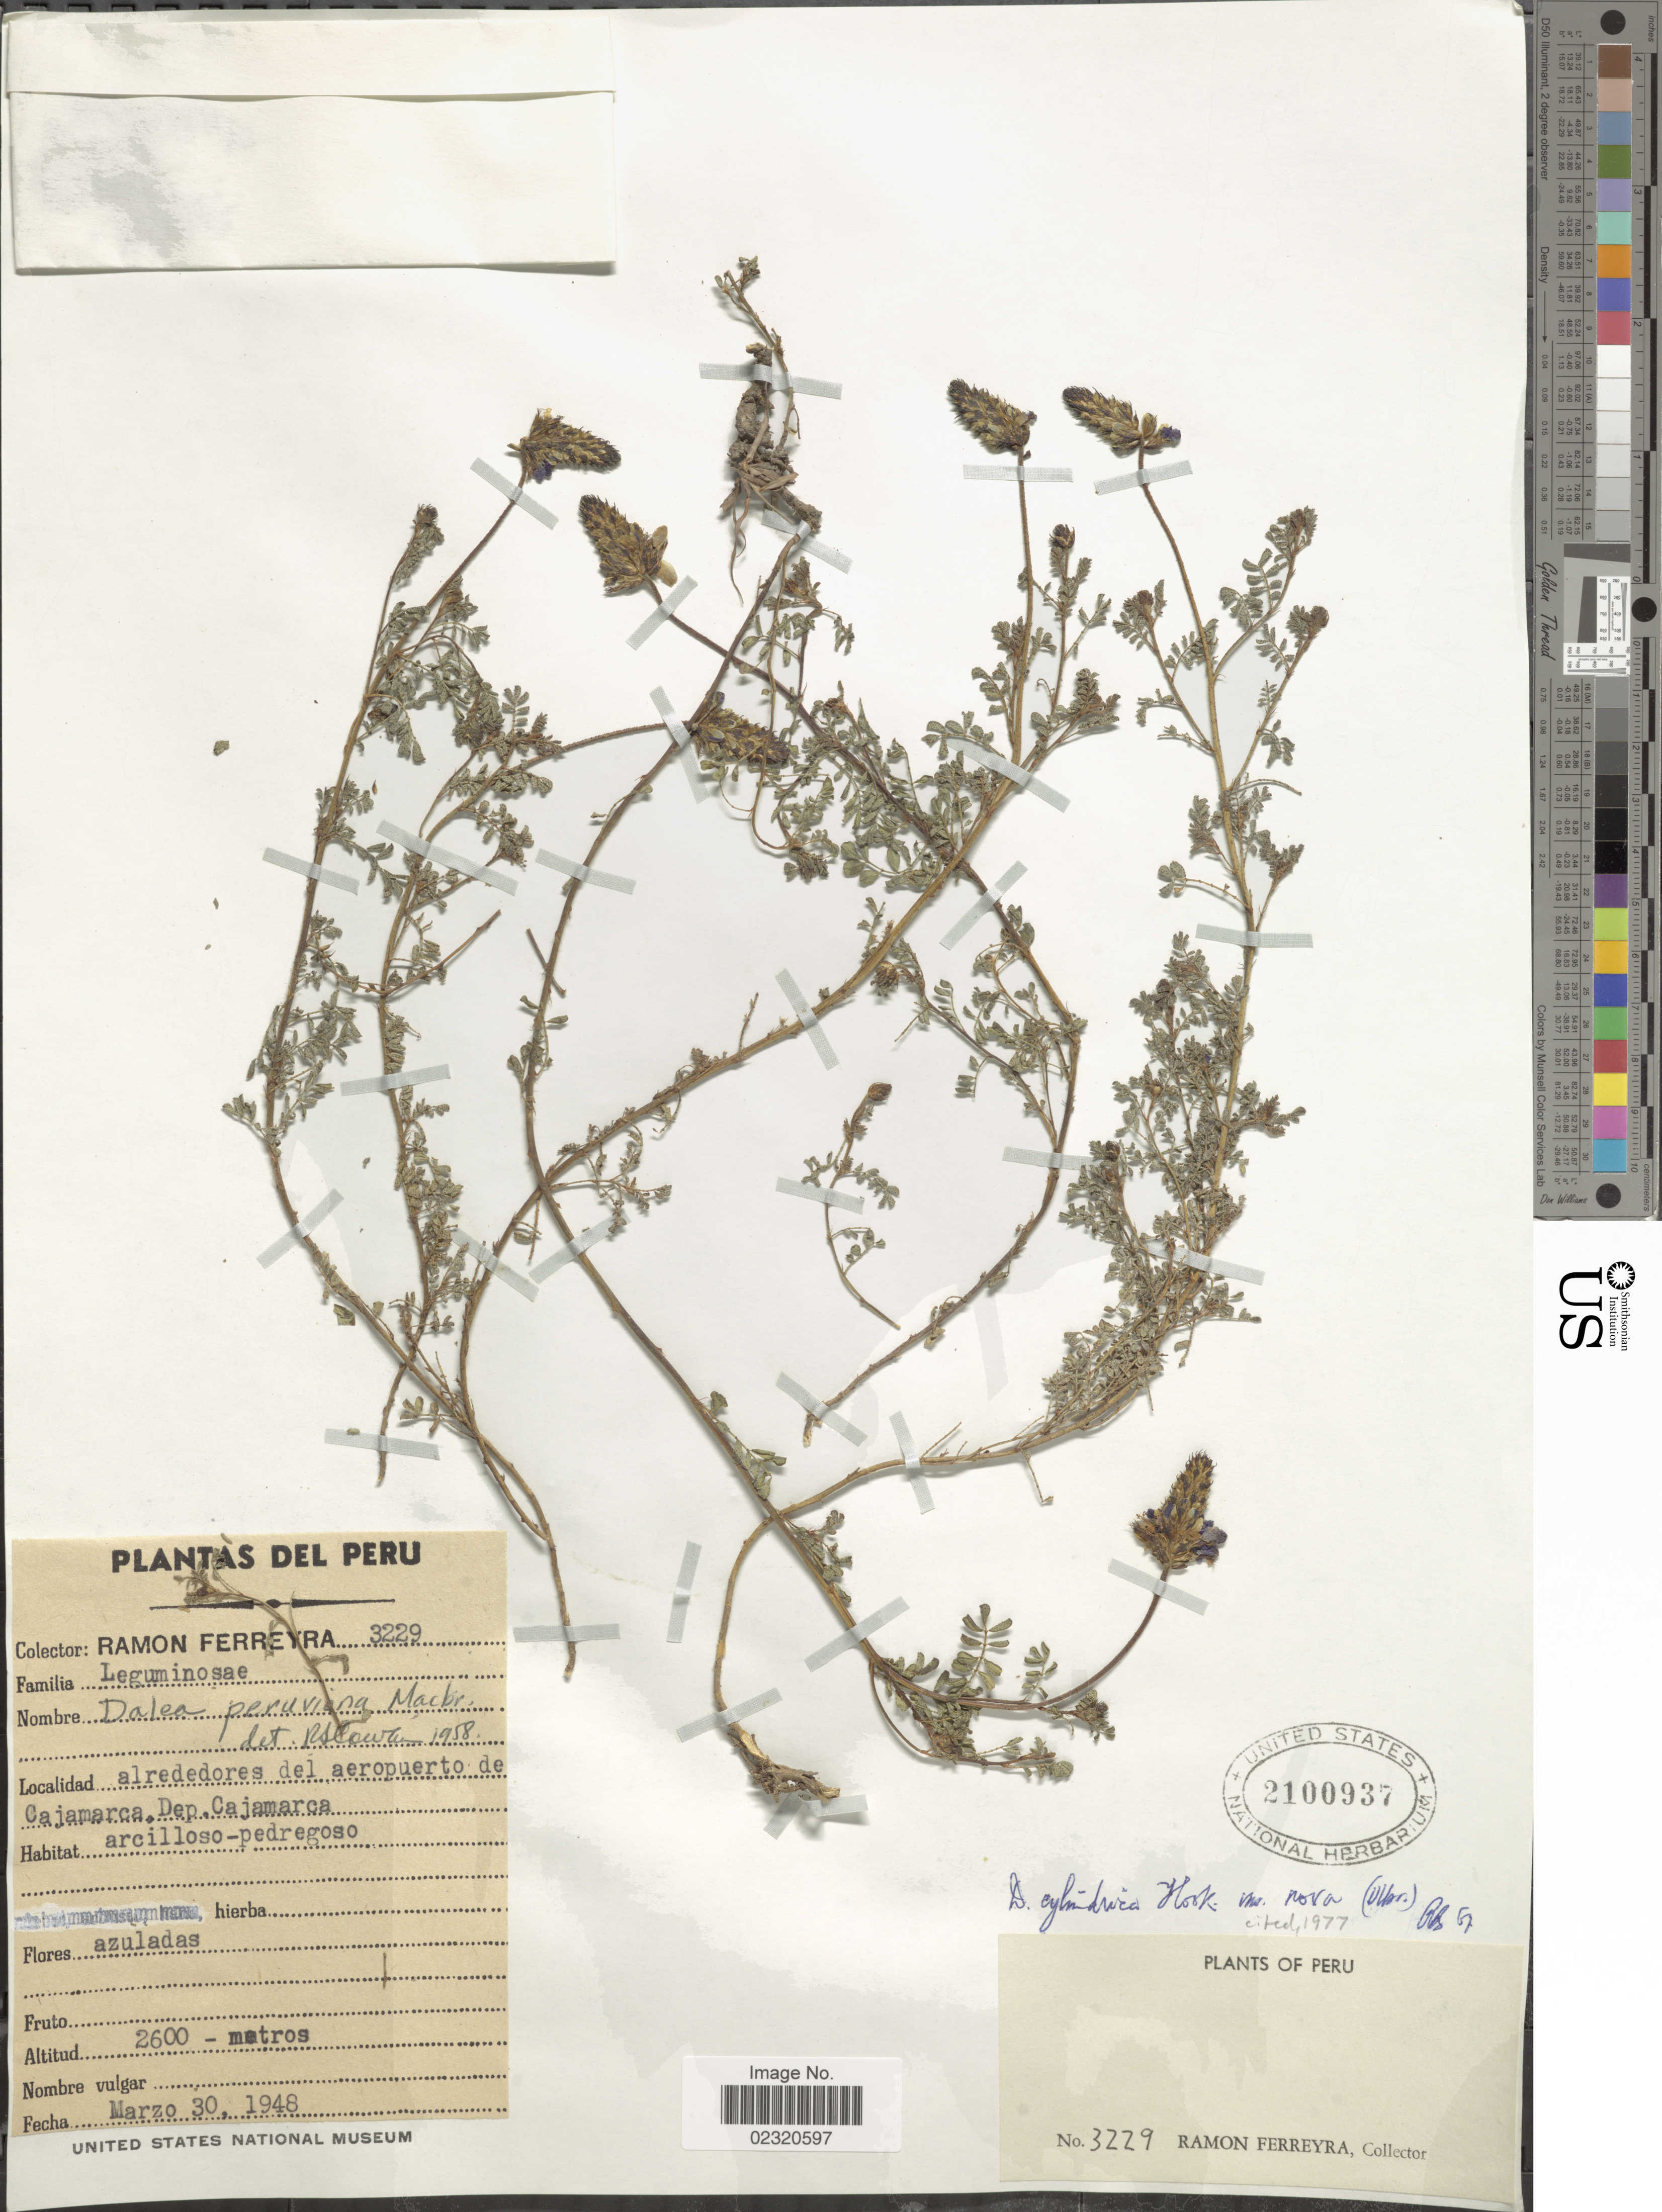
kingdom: Plantae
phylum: Tracheophyta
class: Magnoliopsida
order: Fabales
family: Fabaceae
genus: Dalea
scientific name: Dalea cylindrica var. nova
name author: (Ulbr.) Barneby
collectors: R. A. Ferreyra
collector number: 3229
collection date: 1948-03-30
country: Peru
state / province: Cajamarca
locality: Alrededores del aeropuerto de Cajamarca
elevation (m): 2600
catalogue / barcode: US 2100937